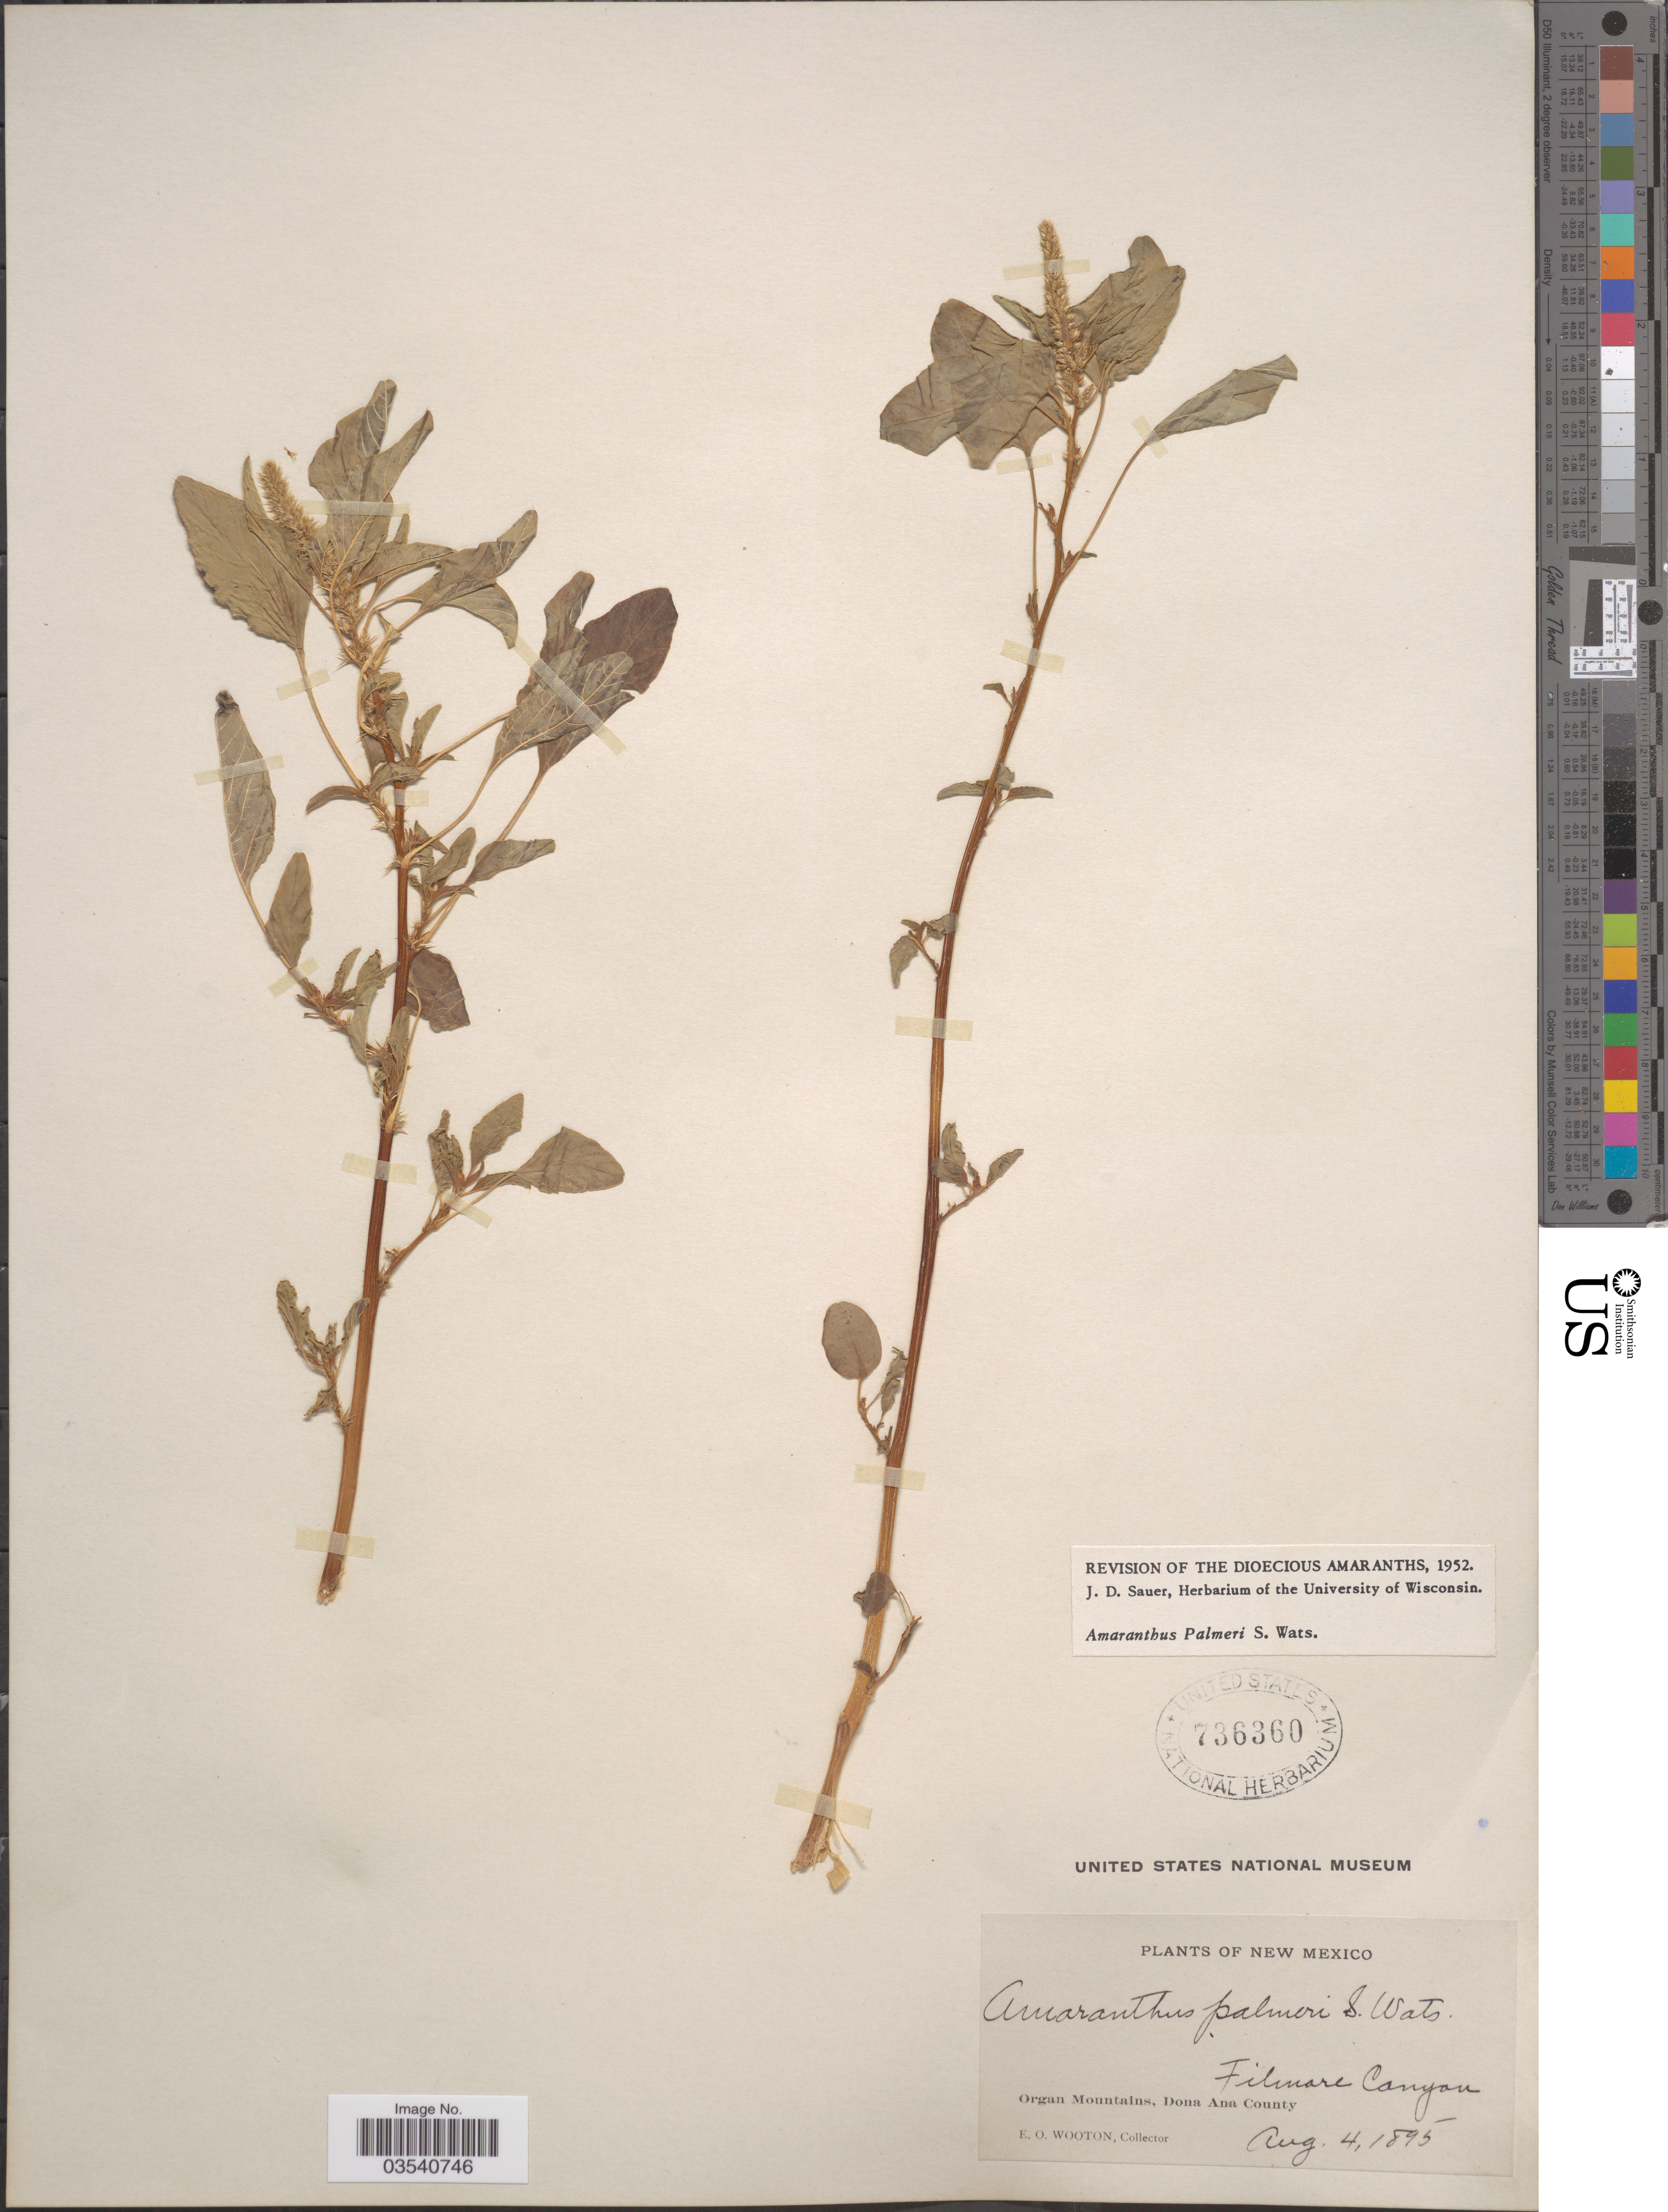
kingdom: Plantae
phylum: Tracheophyta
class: Magnoliopsida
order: Caryophyllales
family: Amaranthaceae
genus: Amaranthus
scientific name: Amaranthus palmeri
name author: S. Watson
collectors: E. O. Wooton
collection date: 1895-08-04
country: United States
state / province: New Mexico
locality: Filmore Canyon. Organ Mountains, Dona Ana County.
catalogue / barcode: US 736360